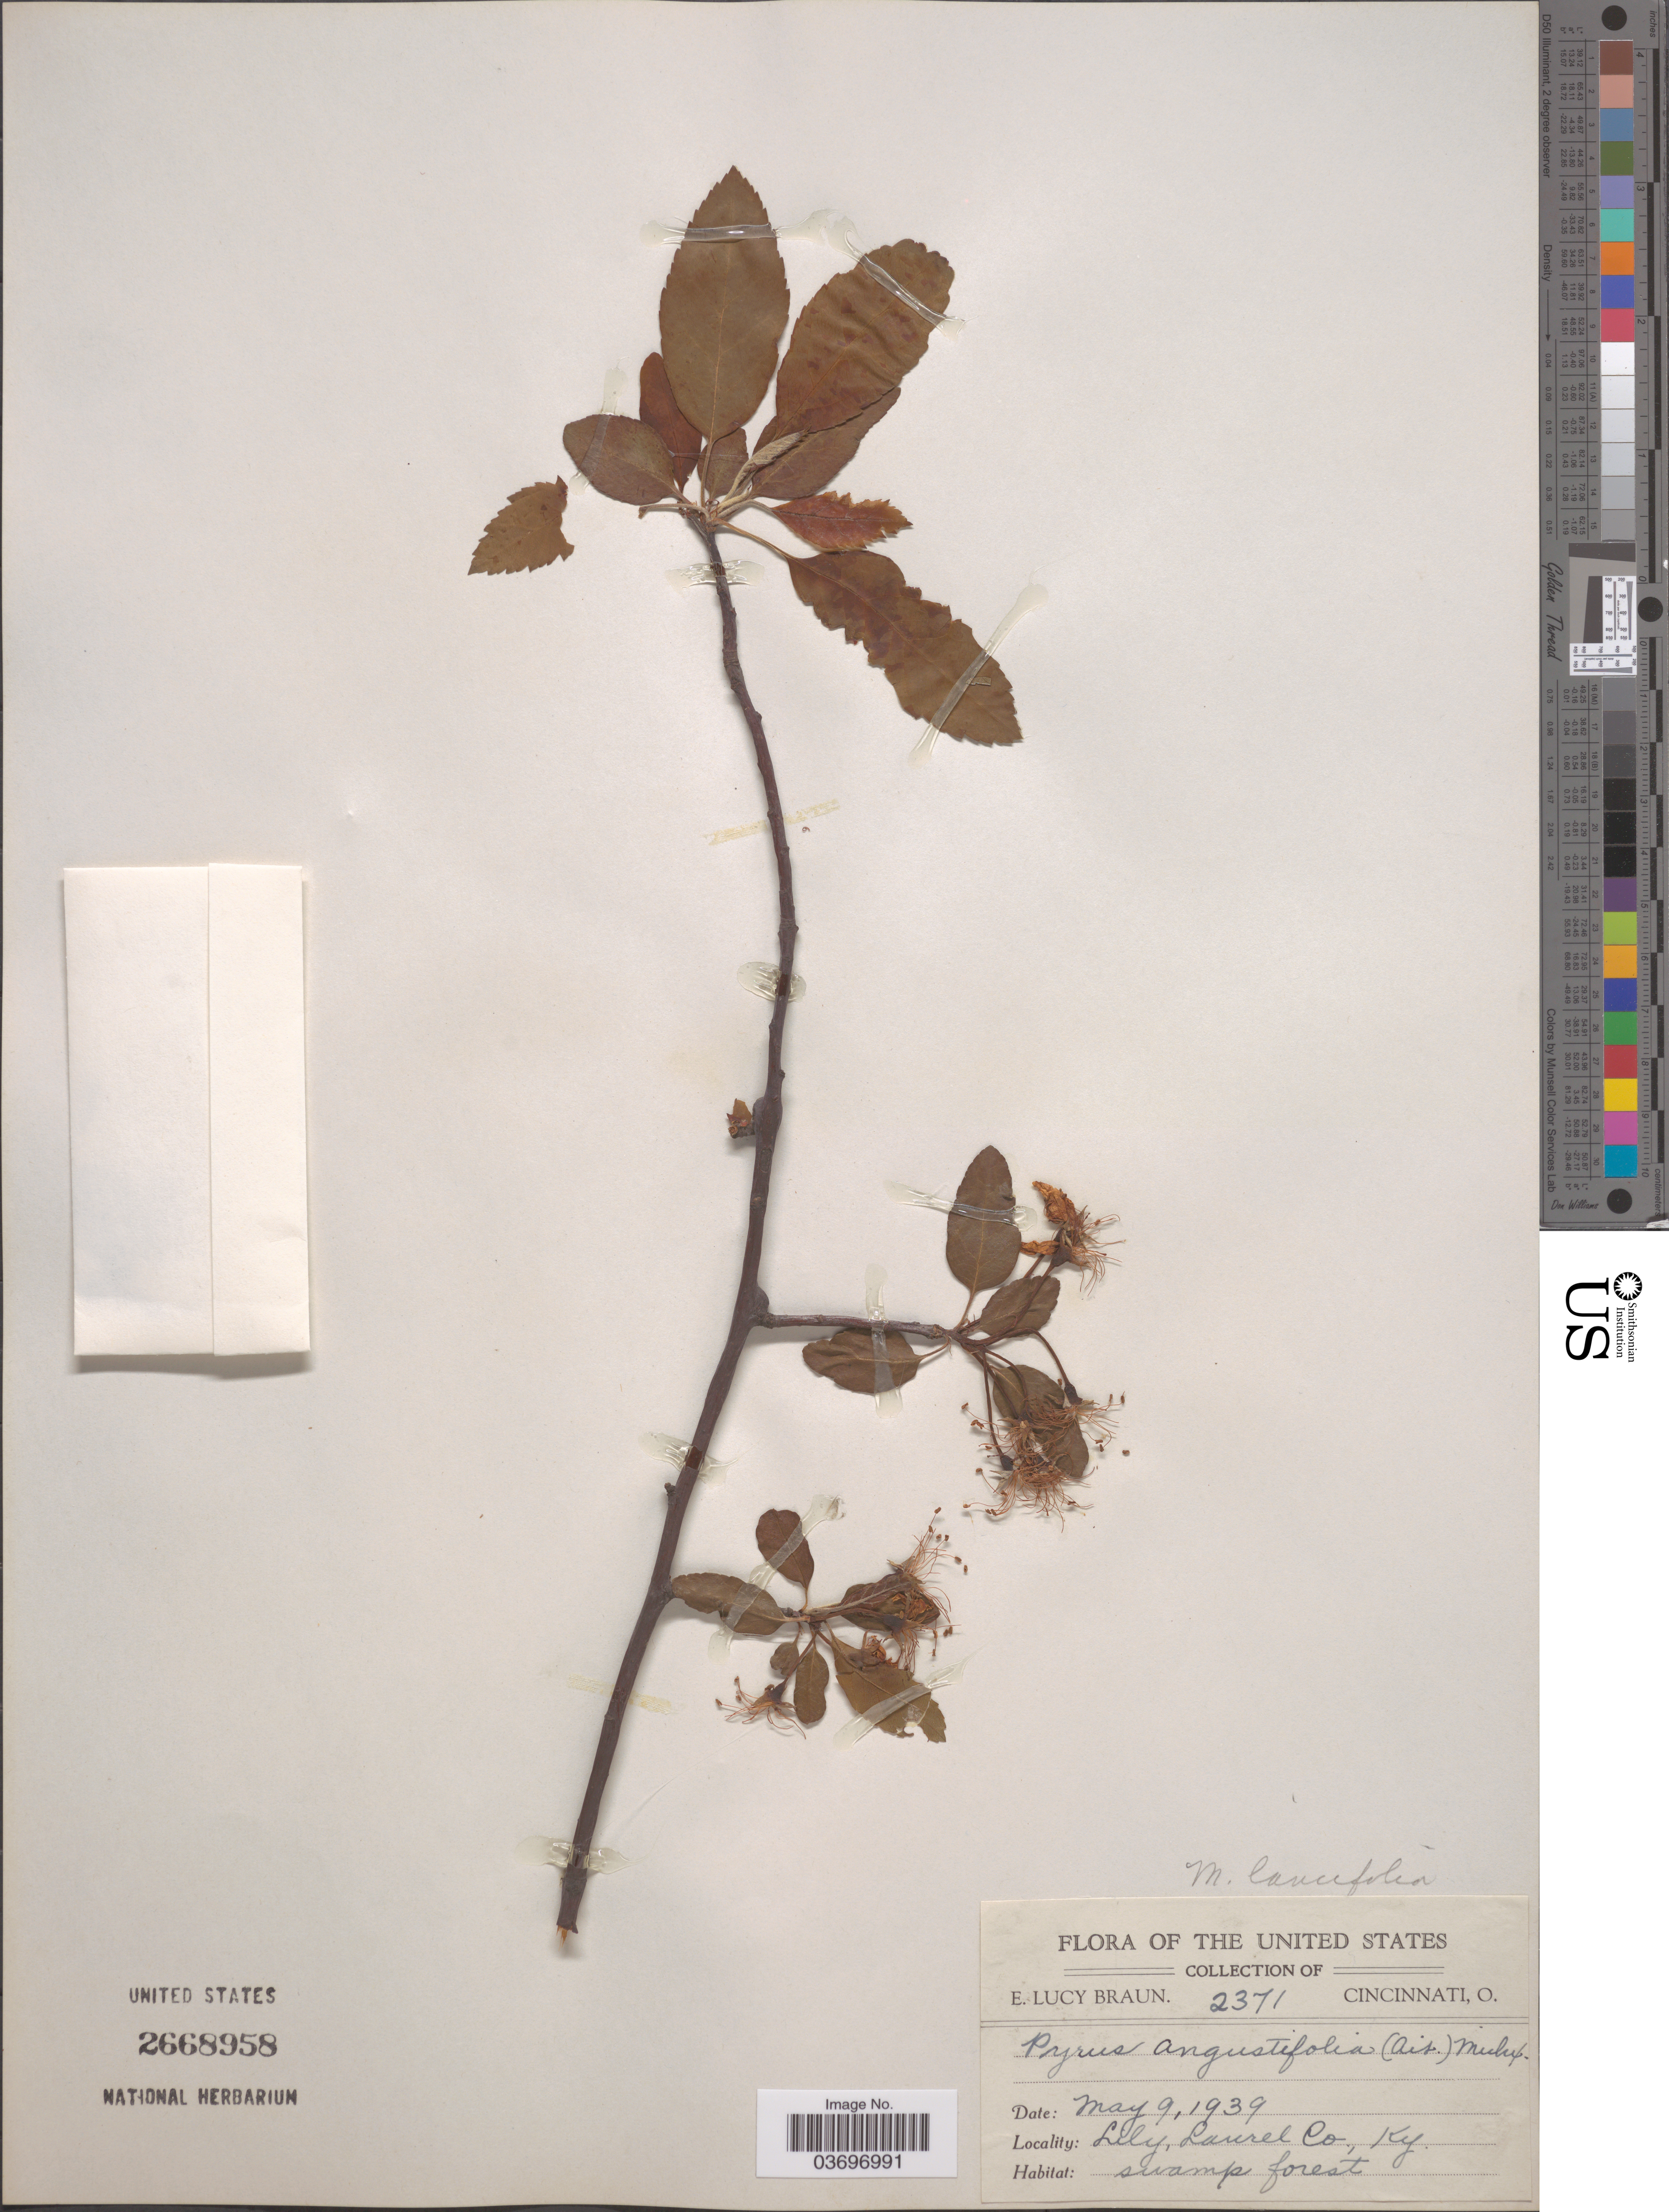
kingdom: Plantae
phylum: Tracheophyta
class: Magnoliopsida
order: Rosales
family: Rosaceae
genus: Malus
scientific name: Malus lancifolia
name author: Rehder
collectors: E. L. Braun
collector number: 2371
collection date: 1939-05-09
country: United States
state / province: Kentucky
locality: Lily, Laurel Co.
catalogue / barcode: US 2668958